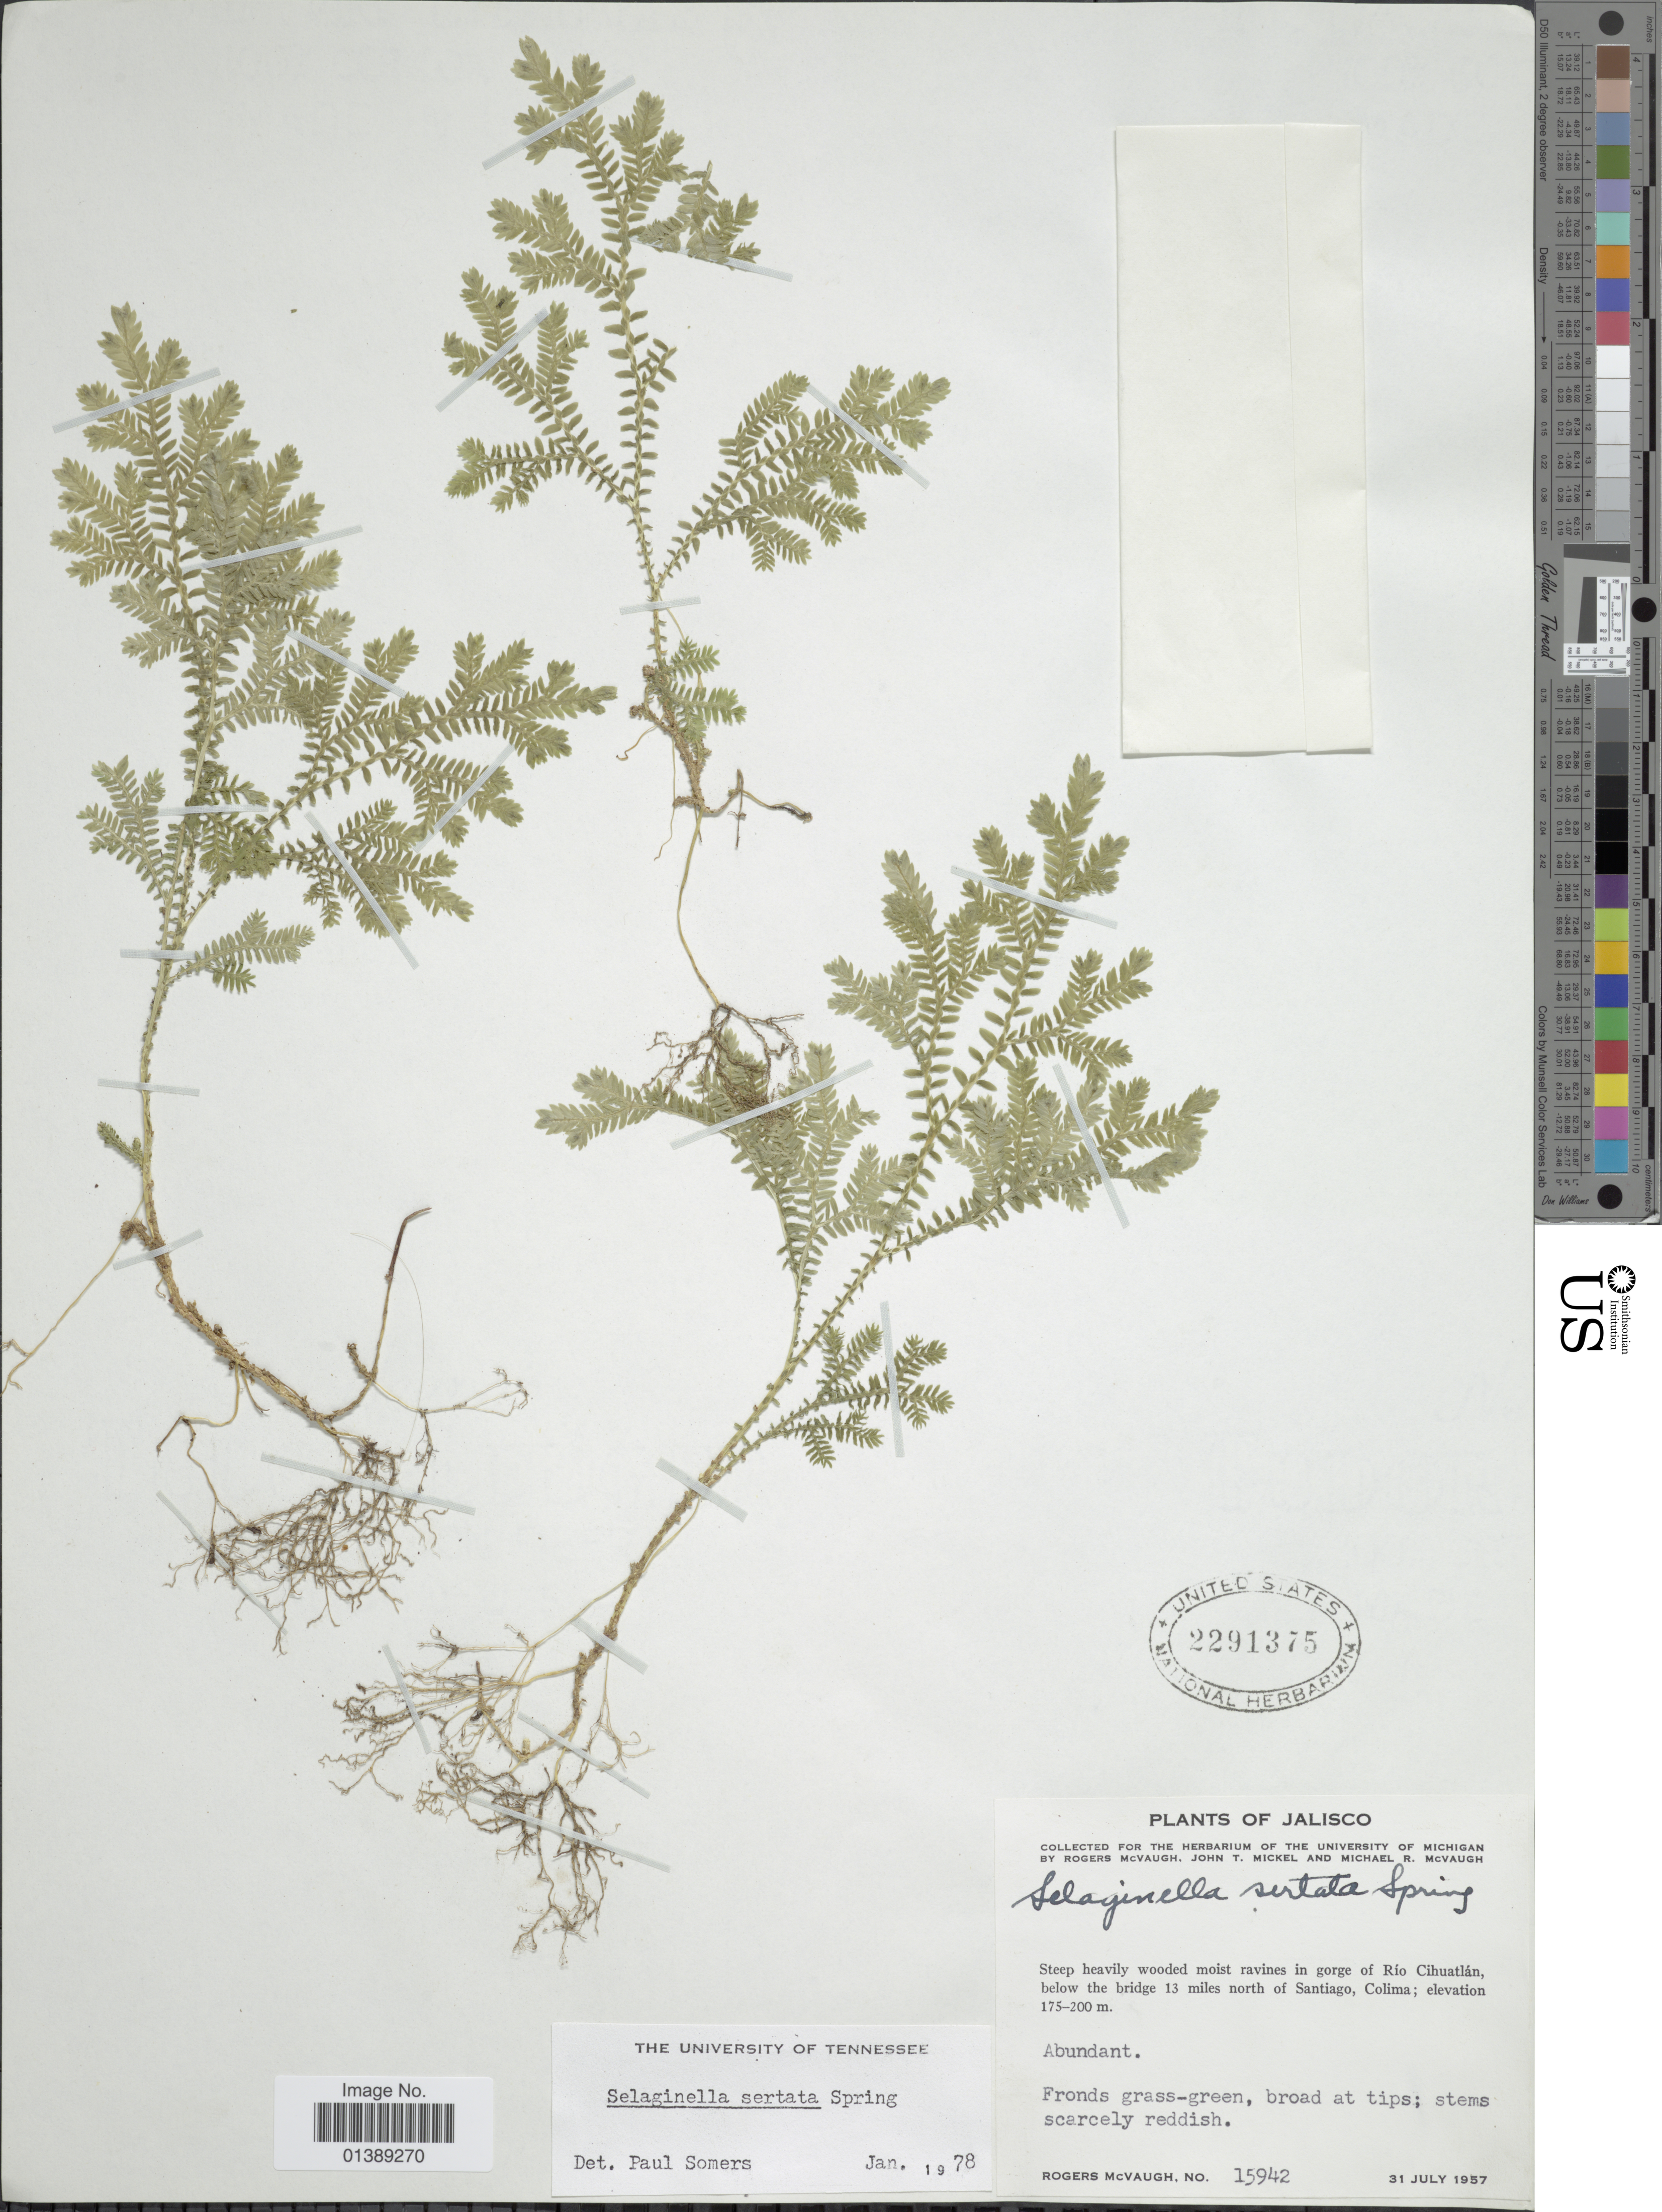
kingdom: Plantae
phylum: Tracheophyta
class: Lycopodiopsida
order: Selaginellales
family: Selaginellaceae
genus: Selaginella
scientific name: Selaginella sertata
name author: Spring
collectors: R. McVaugh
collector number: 15942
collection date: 1957-07-31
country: Mexico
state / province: Jalisco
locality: In gorge of Río Cihuatln, below the ridge 13 miles north of Santiago, Colima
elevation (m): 175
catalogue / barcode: US 2291375